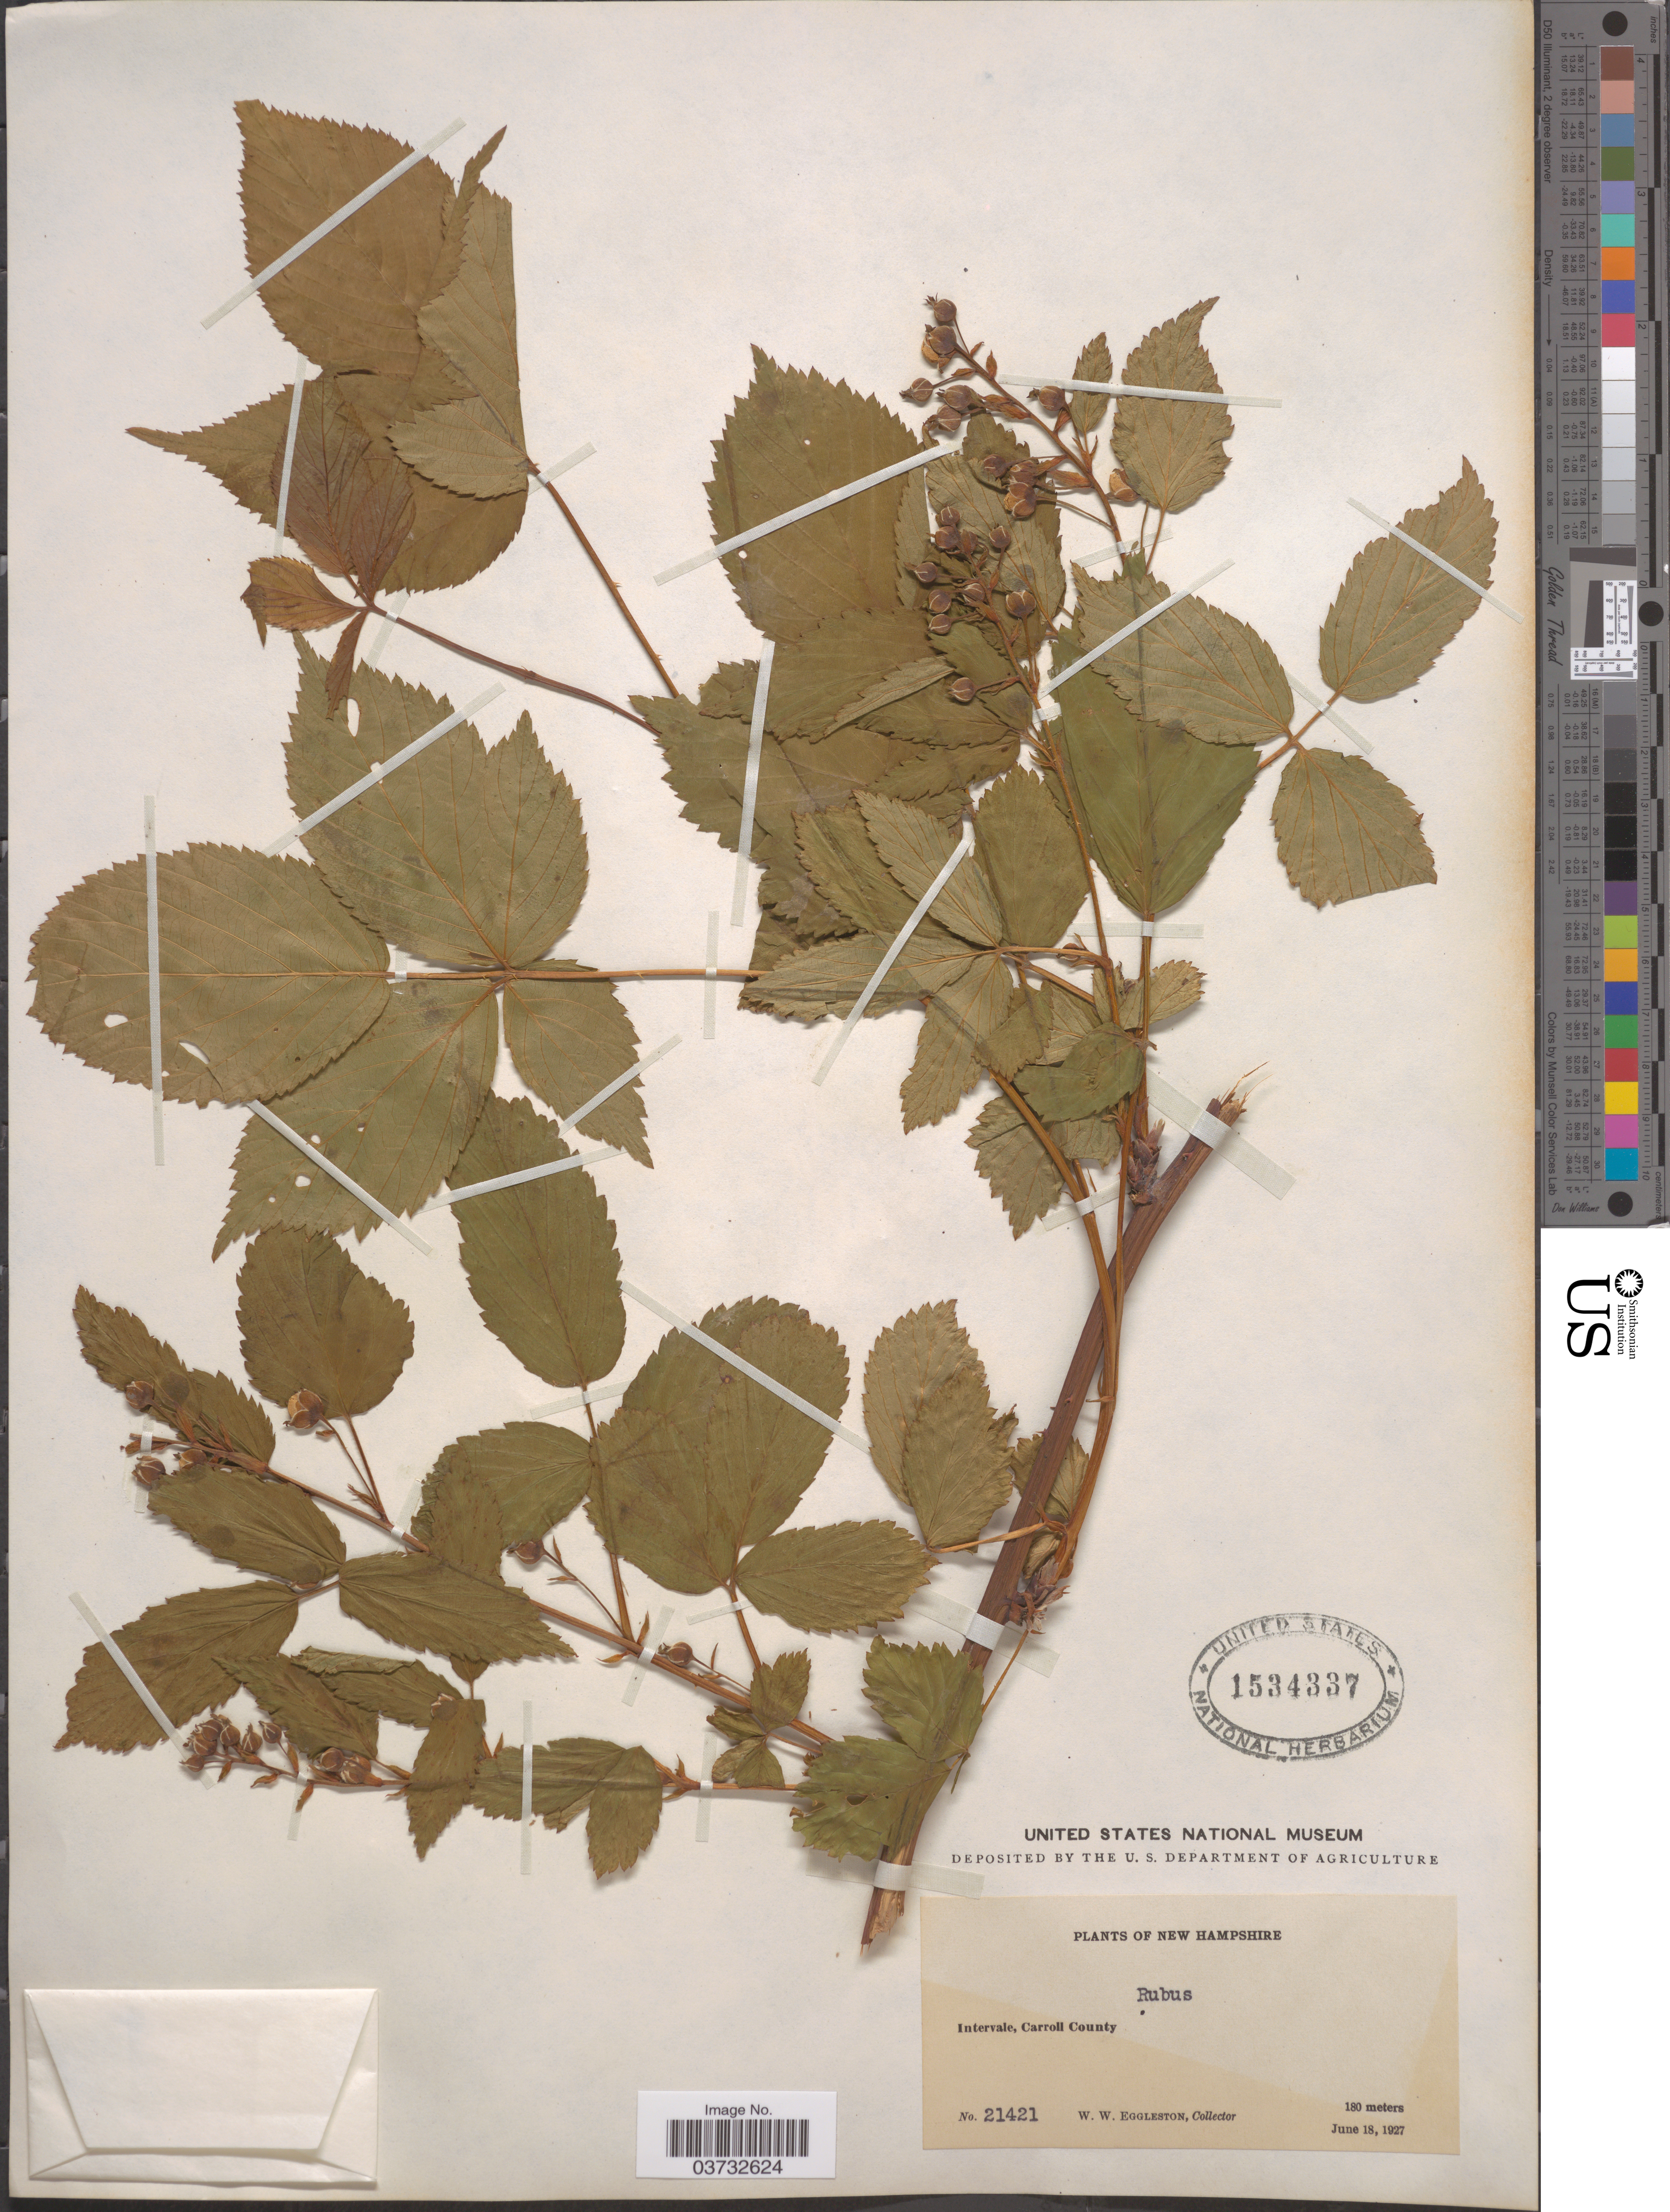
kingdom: Plantae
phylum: Tracheophyta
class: Magnoliopsida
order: Rosales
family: Rosaceae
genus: Rubus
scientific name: Rubus sp.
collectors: W. W. Eggleston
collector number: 21421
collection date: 1927-06-18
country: United States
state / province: New Hampshire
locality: Intervale, Carroll County.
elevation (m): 180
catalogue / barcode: US 1534337